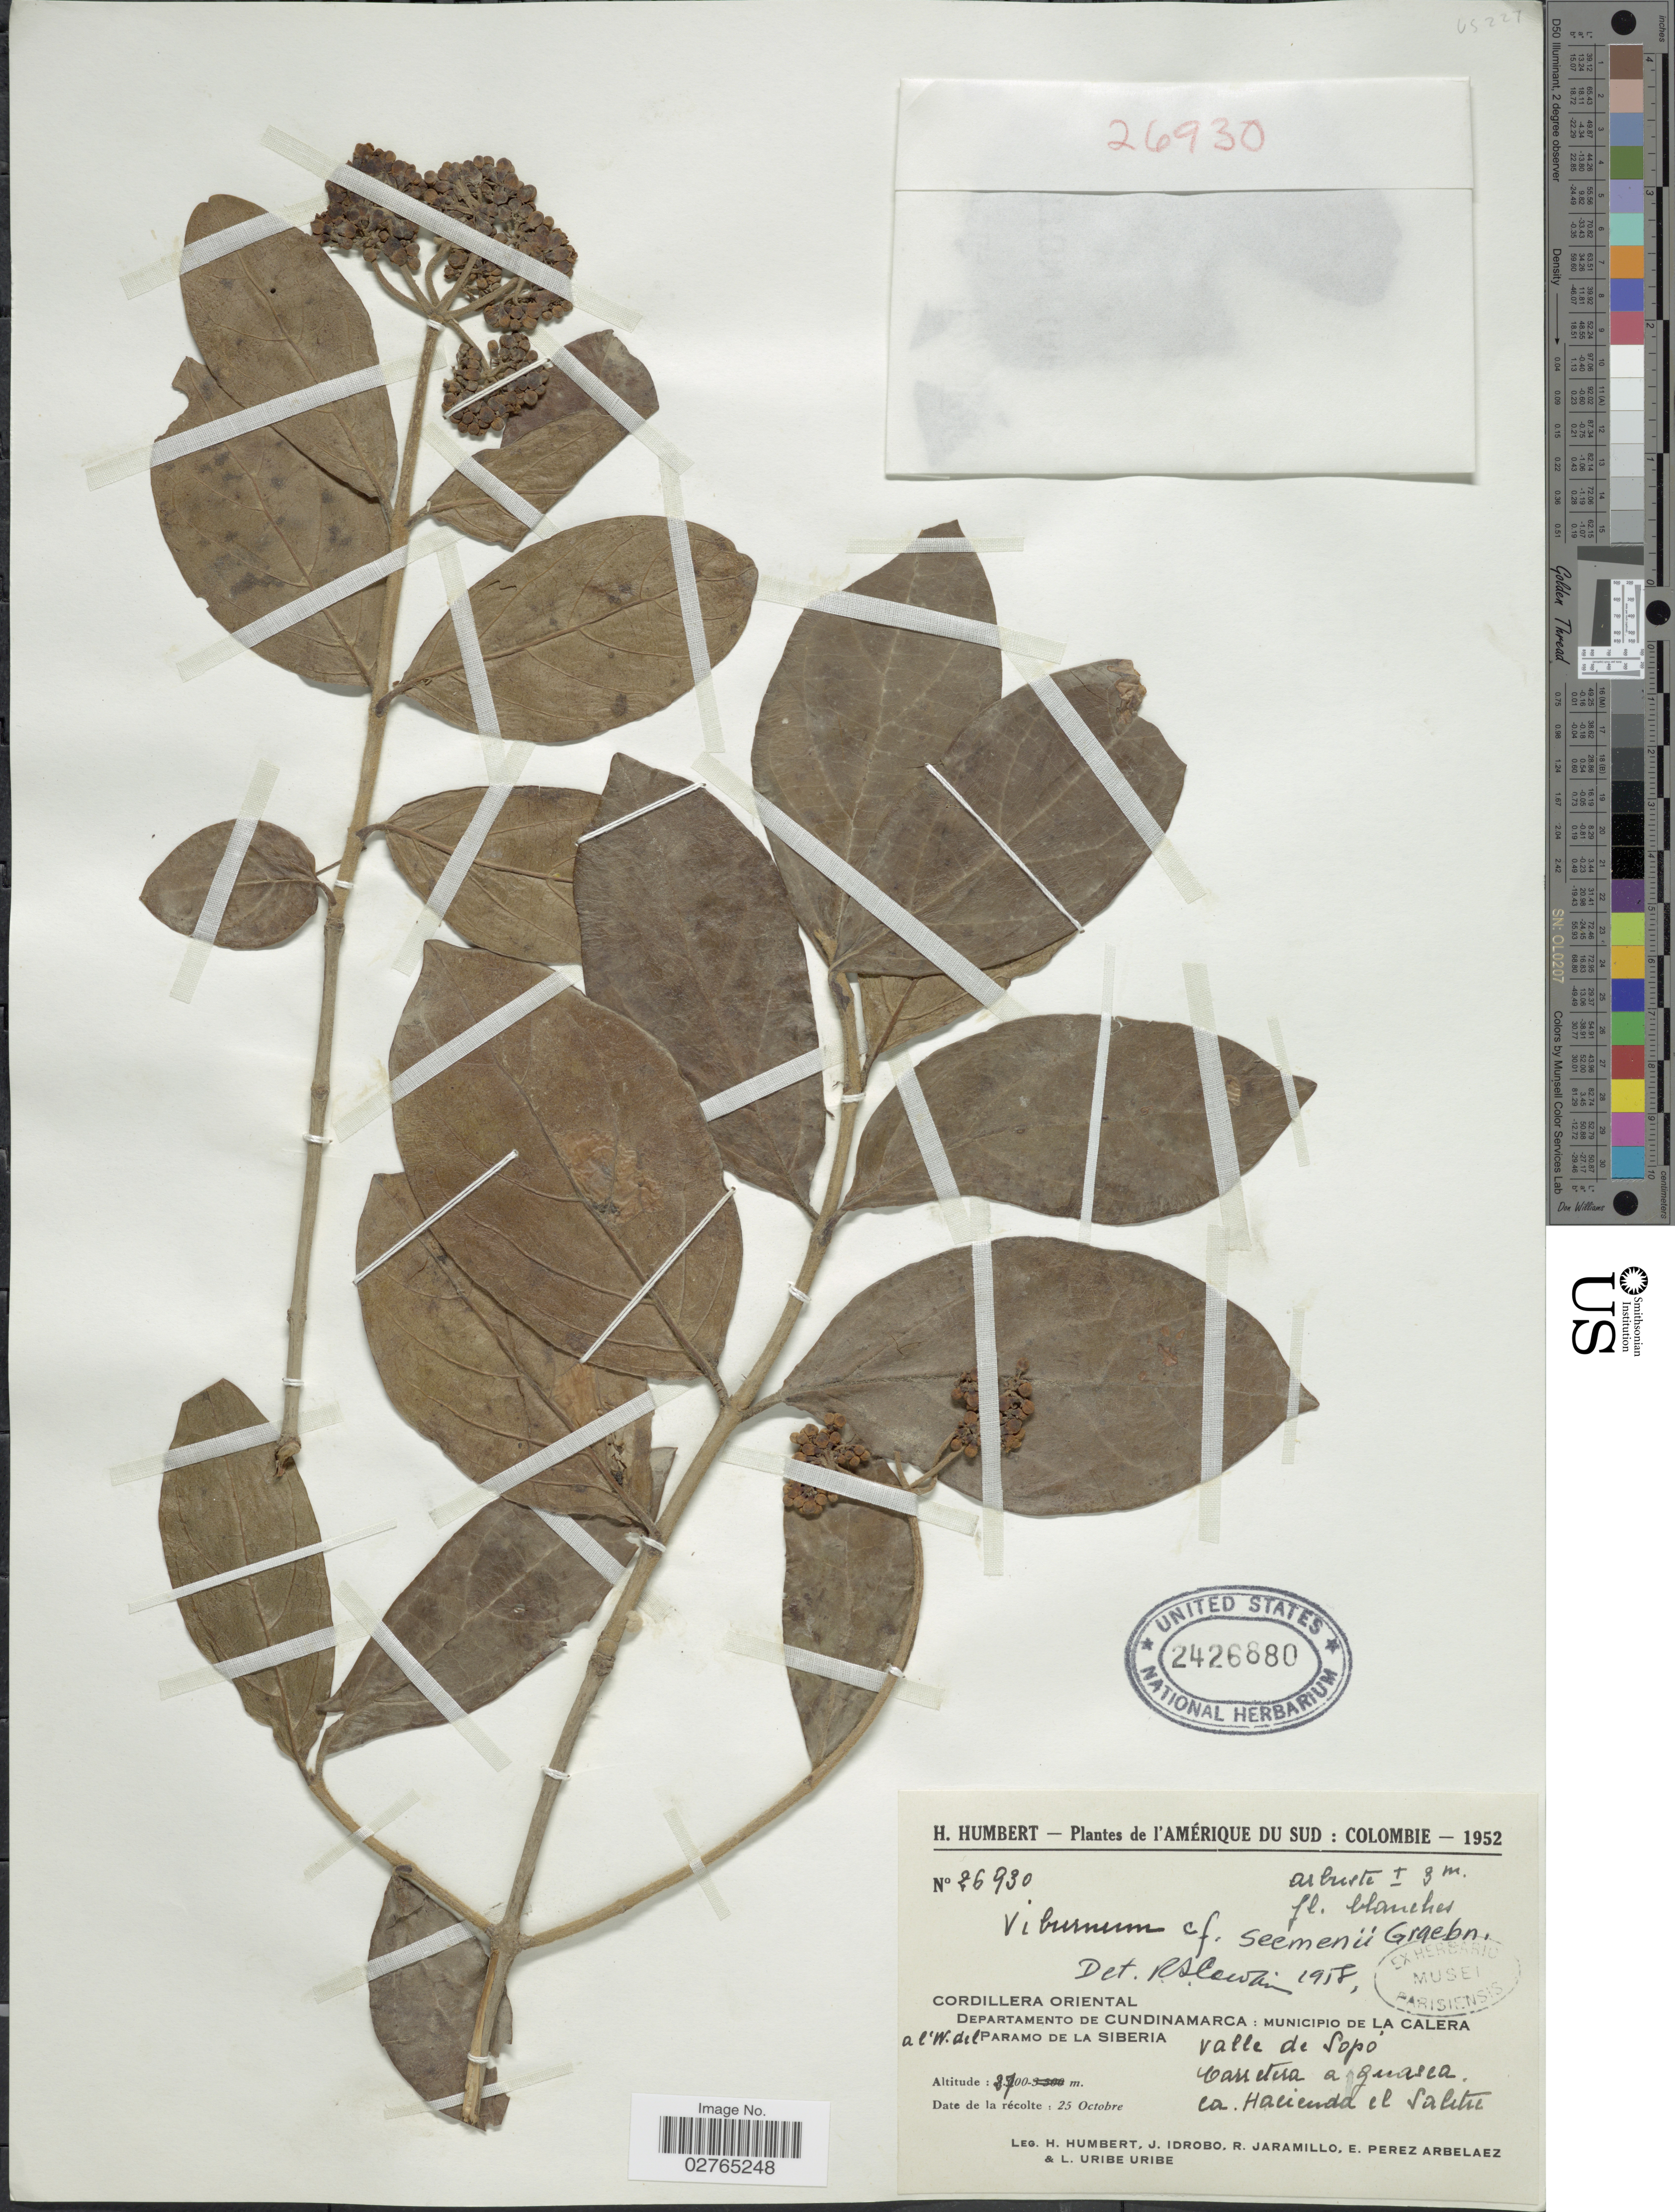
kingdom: Plantae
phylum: Tracheophyta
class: Magnoliopsida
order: Dipsacales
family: Viburnaceae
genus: Viburnum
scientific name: Viburnum seemenii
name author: Graebn. in Urb.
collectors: H. Humbert, J. M. Idrobo, R. Jaramillo M., E. Pérez Arbeláez & U. Uribe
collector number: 26930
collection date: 1952-10-25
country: Colombia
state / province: Cundinamarca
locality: Cordillera Oriental. Municipio de la Calera a l'W. del Paramo de la Siberia. Valle de Sopó. Carretera a Guasca. Ca. Hacienda el Salitre.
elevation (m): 2700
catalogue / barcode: US 2426880